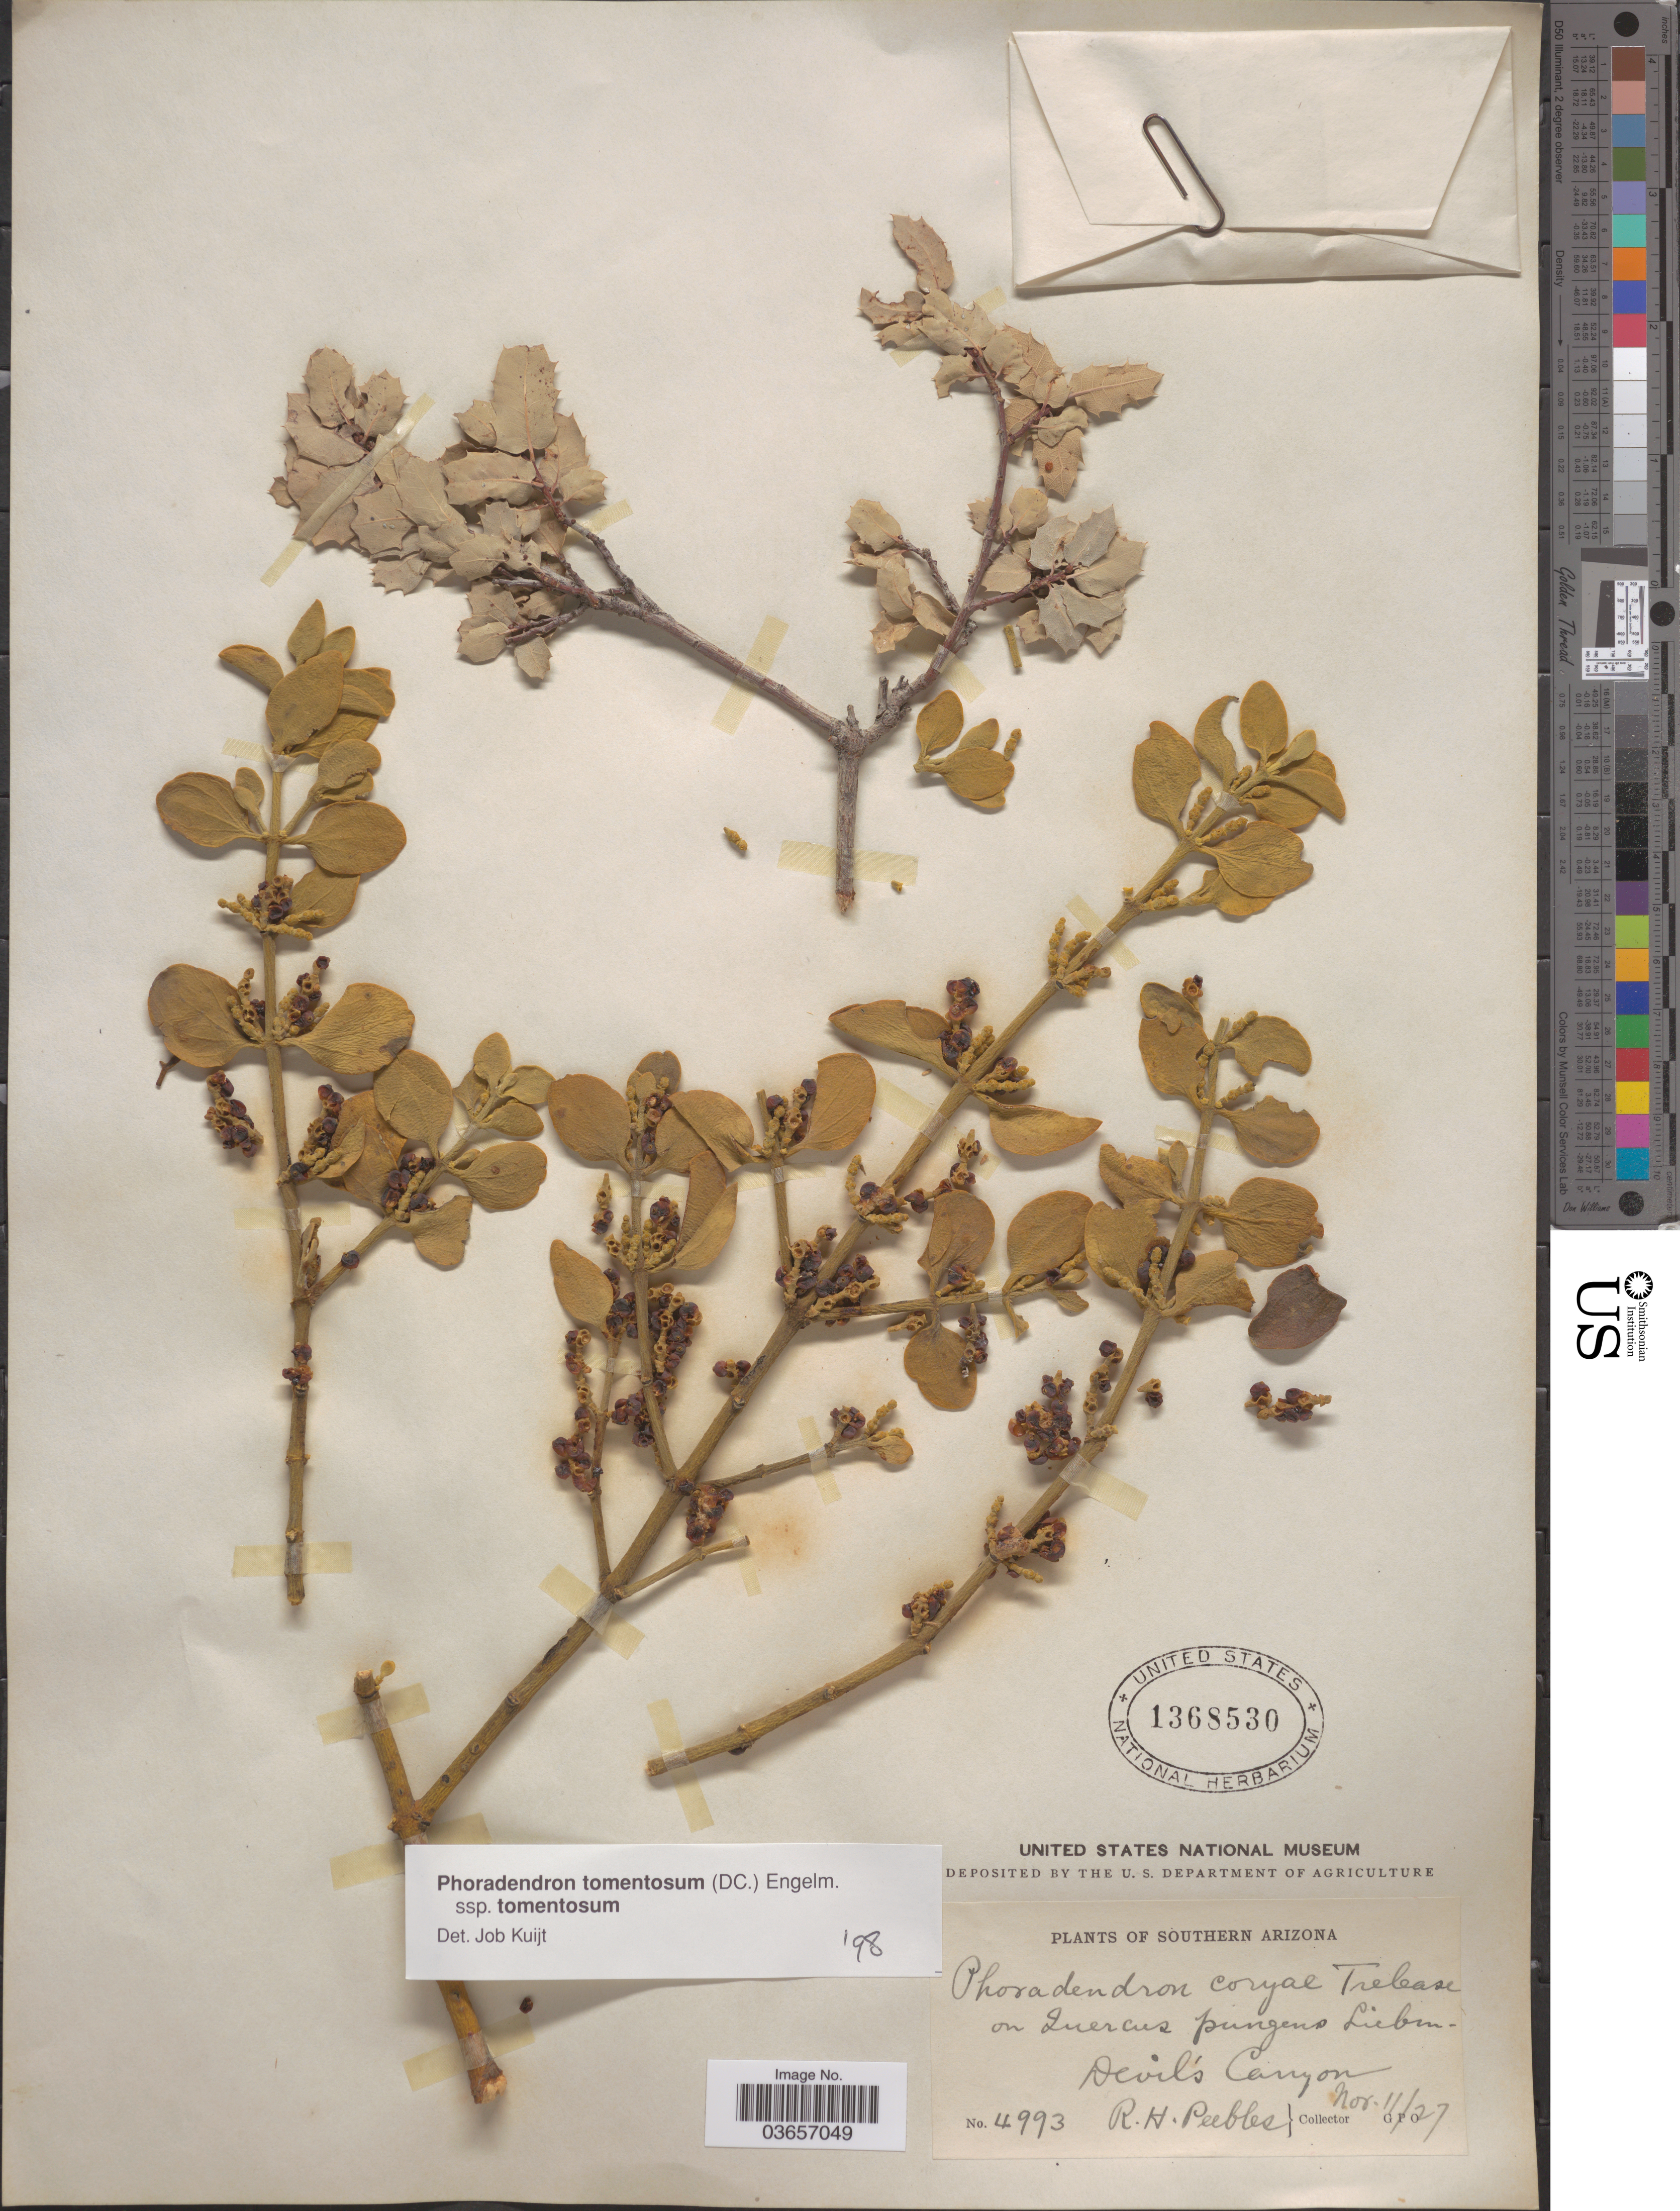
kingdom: Plantae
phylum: Tracheophyta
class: Magnoliopsida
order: Santalales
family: Viscaceae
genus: Phoradendron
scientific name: Phoradendron tomentosum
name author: DC.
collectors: R. H. Peebles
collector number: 4993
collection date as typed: Transcribed d/m/y: 11/11/27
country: United States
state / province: Arizona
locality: Southern Arizona. Devil's Canyon.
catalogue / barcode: US 1368530